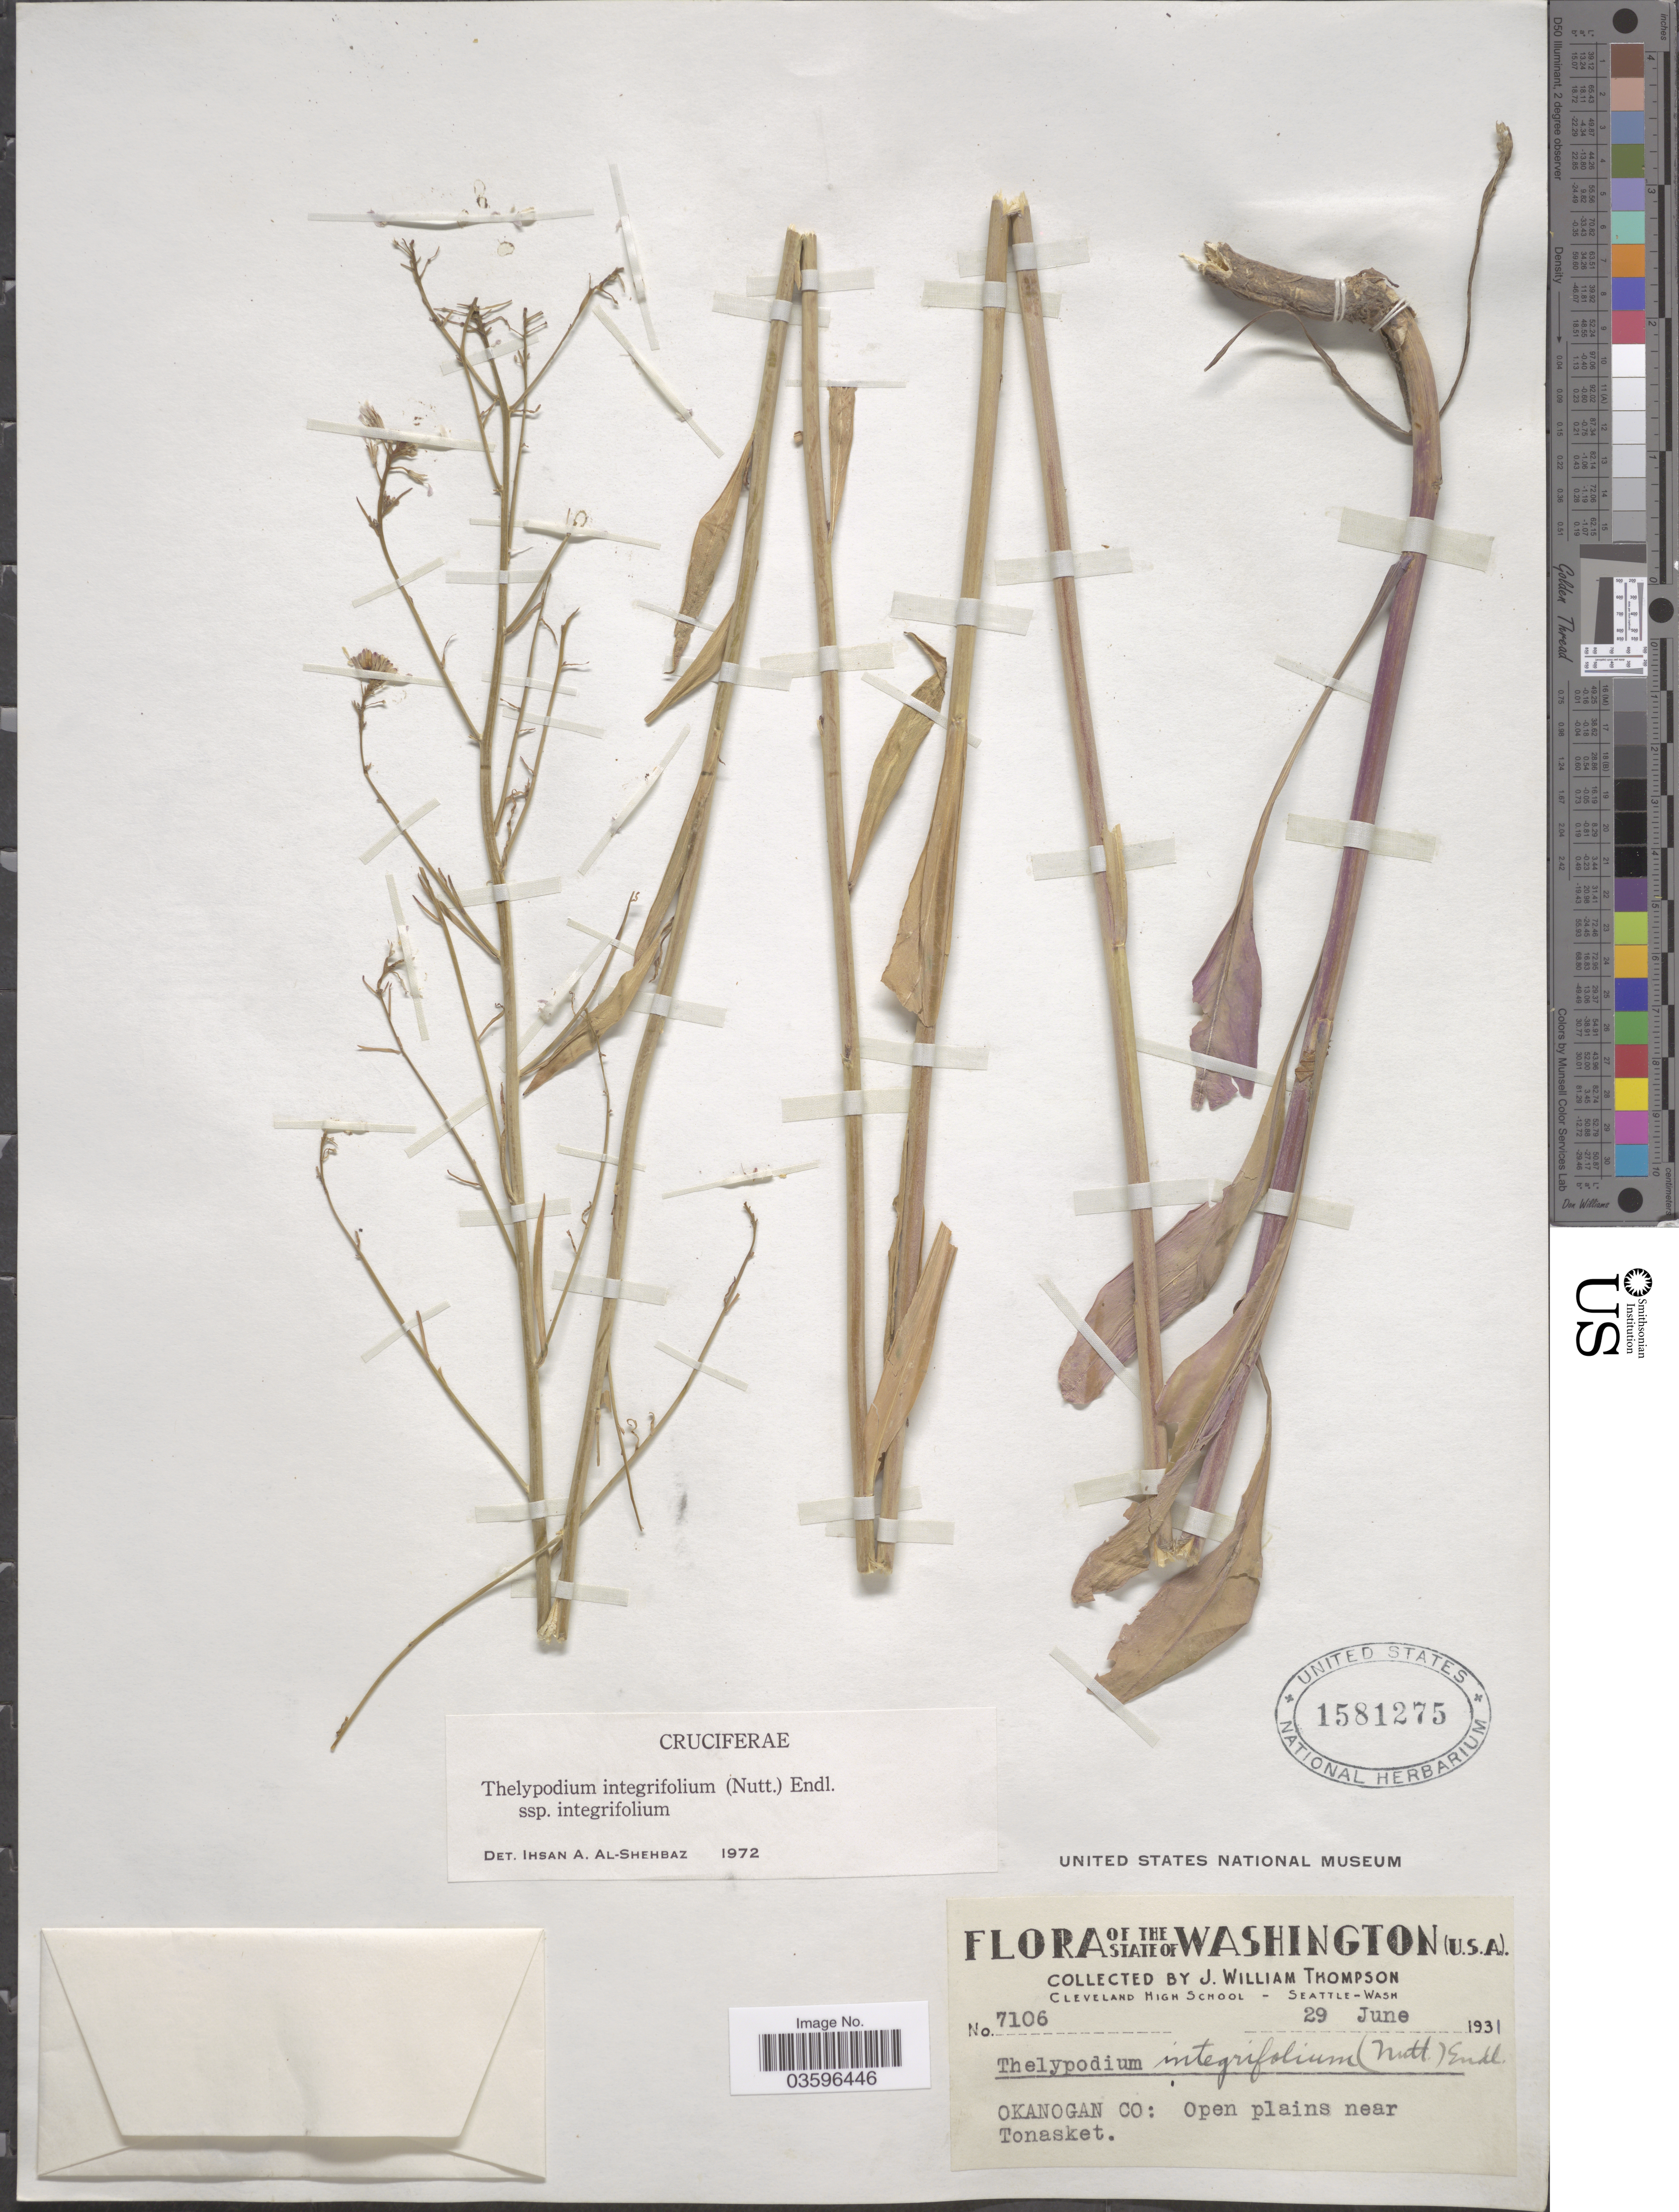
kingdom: Plantae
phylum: Tracheophyta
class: Magnoliopsida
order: Brassicales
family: Brassicaceae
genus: Thelypodium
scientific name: Thelypodium integrifolium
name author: (Nutt.) Endl.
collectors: J. W. Thompson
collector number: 7106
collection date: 1931-06-29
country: United States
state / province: Washington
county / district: Okanogan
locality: Okanogan Co: Open plains near Tonasket.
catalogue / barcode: US 1581275